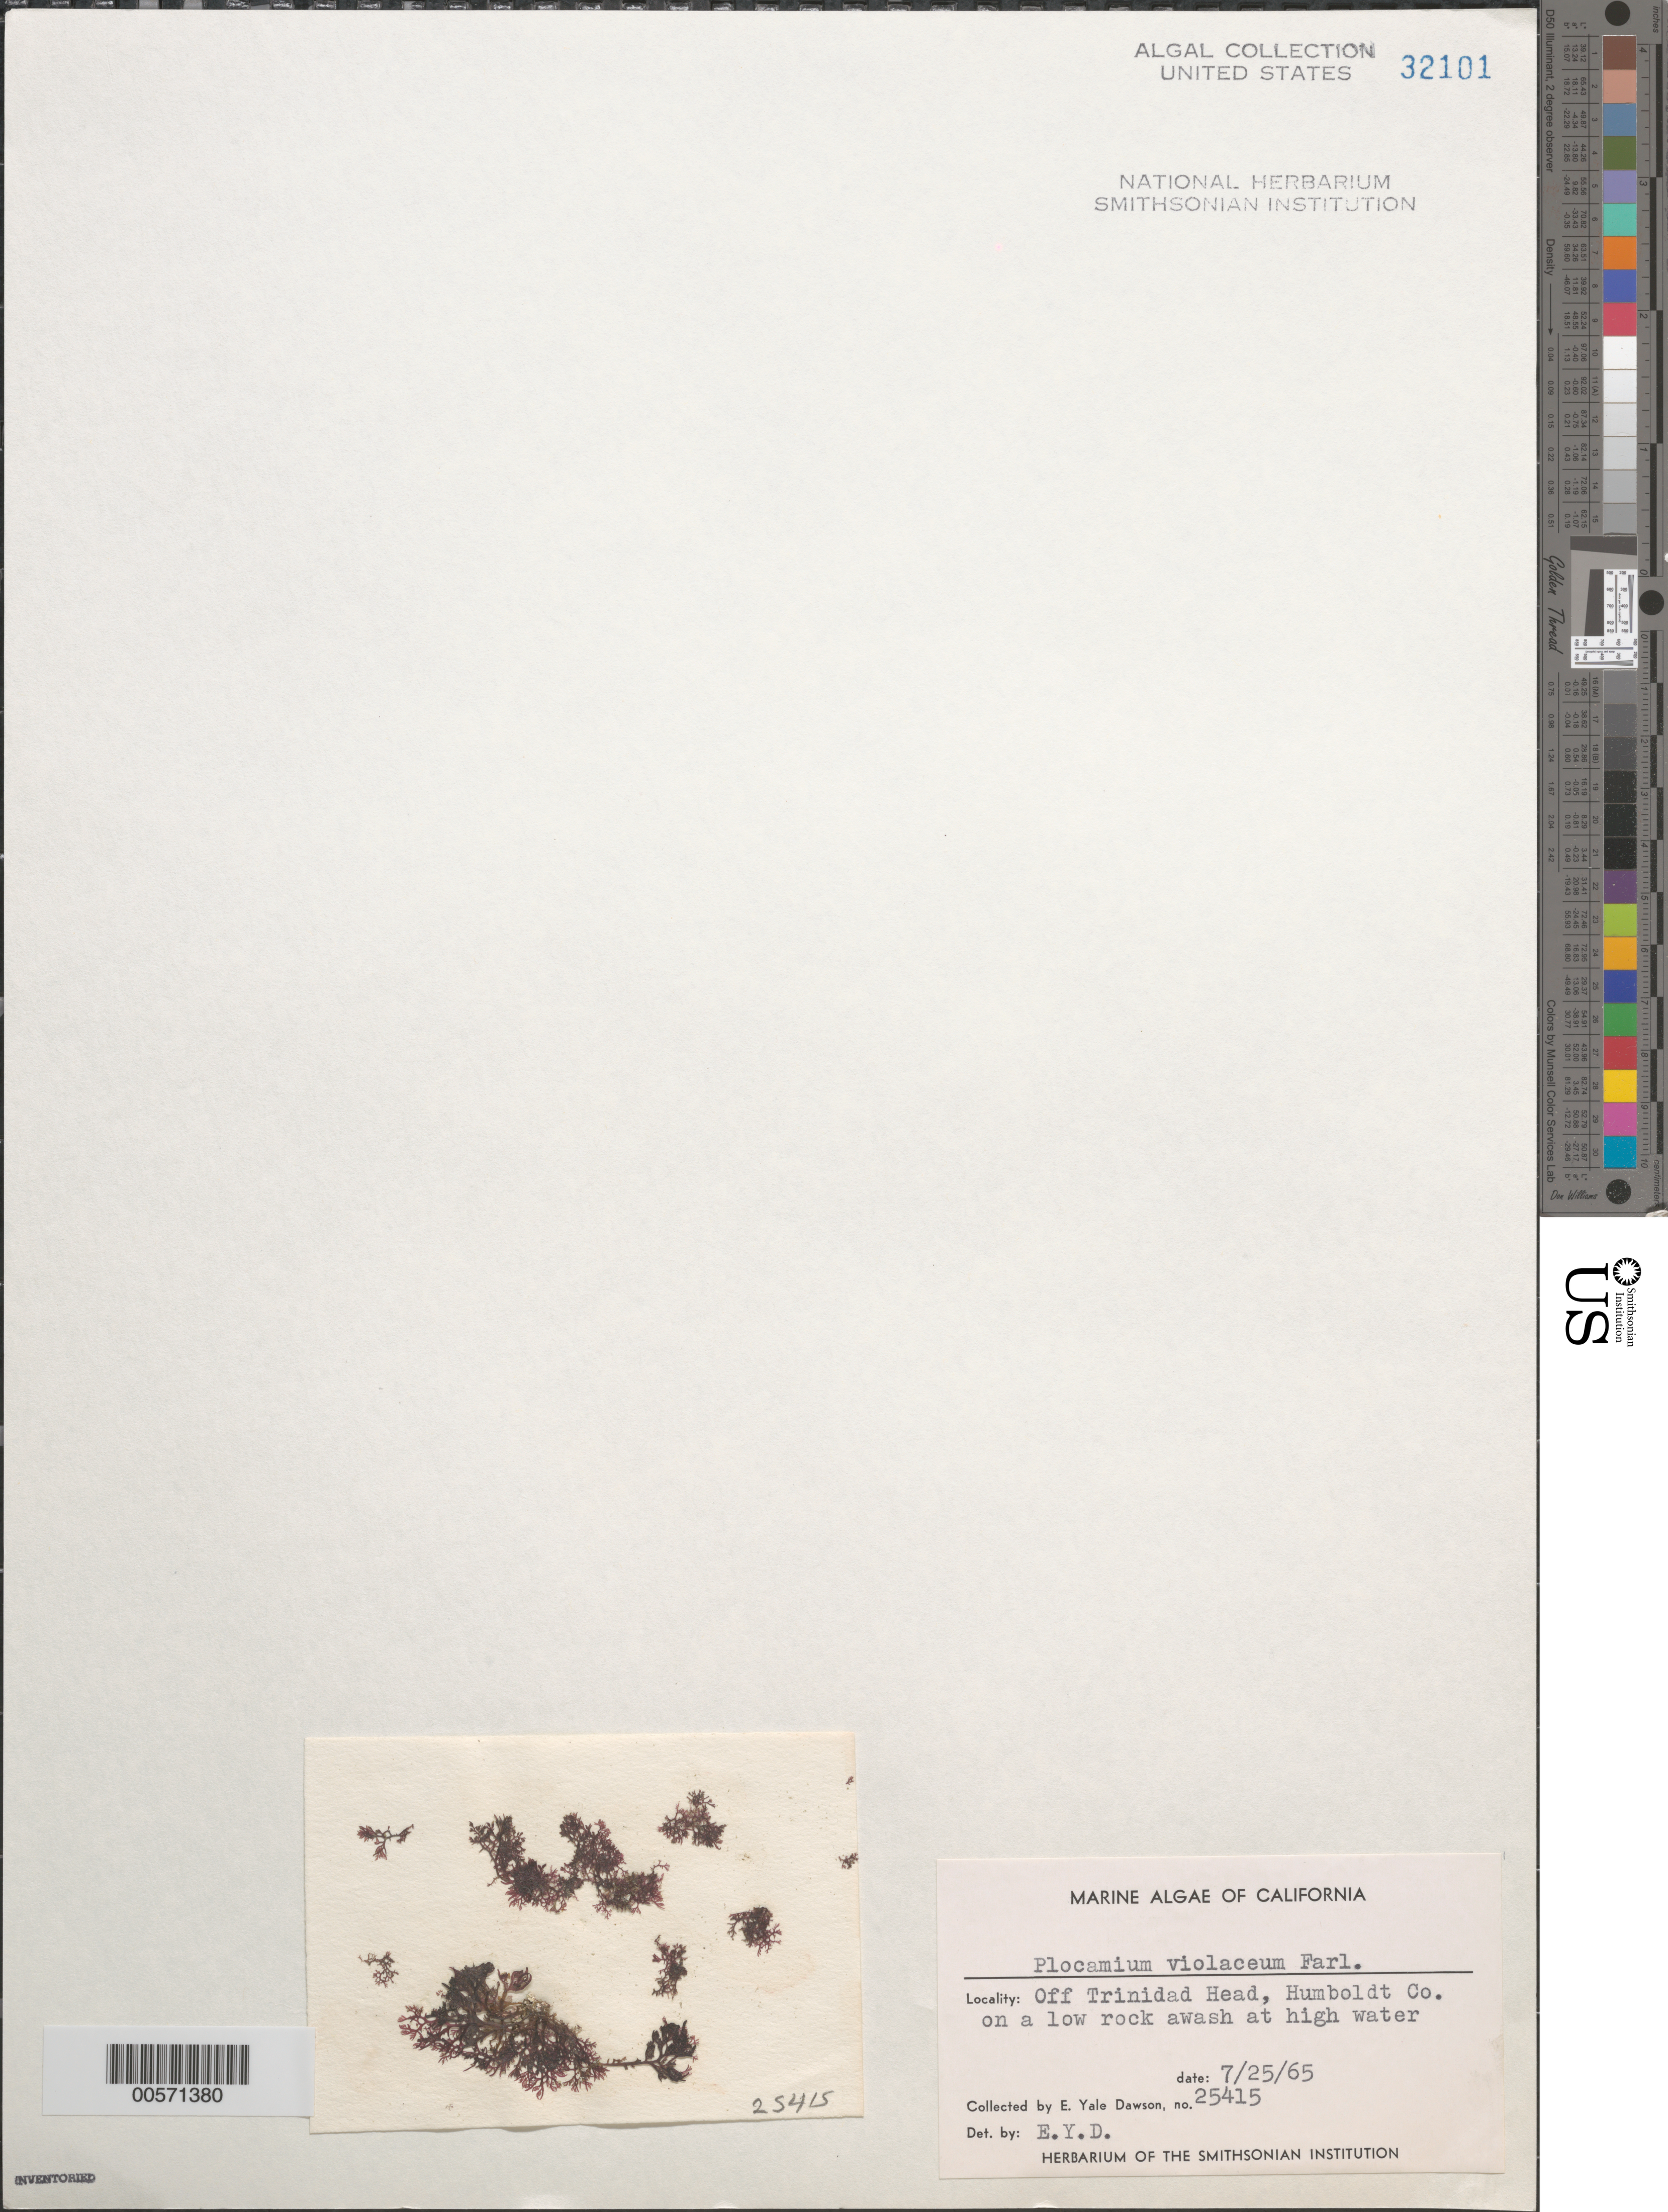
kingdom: Plantae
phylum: Rhodophyta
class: Florideophyceae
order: Plocamiales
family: Plocamiaceae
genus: Plocamium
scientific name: Plocamium violaceum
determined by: Dawson, E. Y.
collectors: E. Y. Dawson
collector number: EYD 25415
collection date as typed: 25 Jul 1965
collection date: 1965-07-25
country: United States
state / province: California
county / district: Humboldt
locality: Off Trinidad Head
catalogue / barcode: US 32101